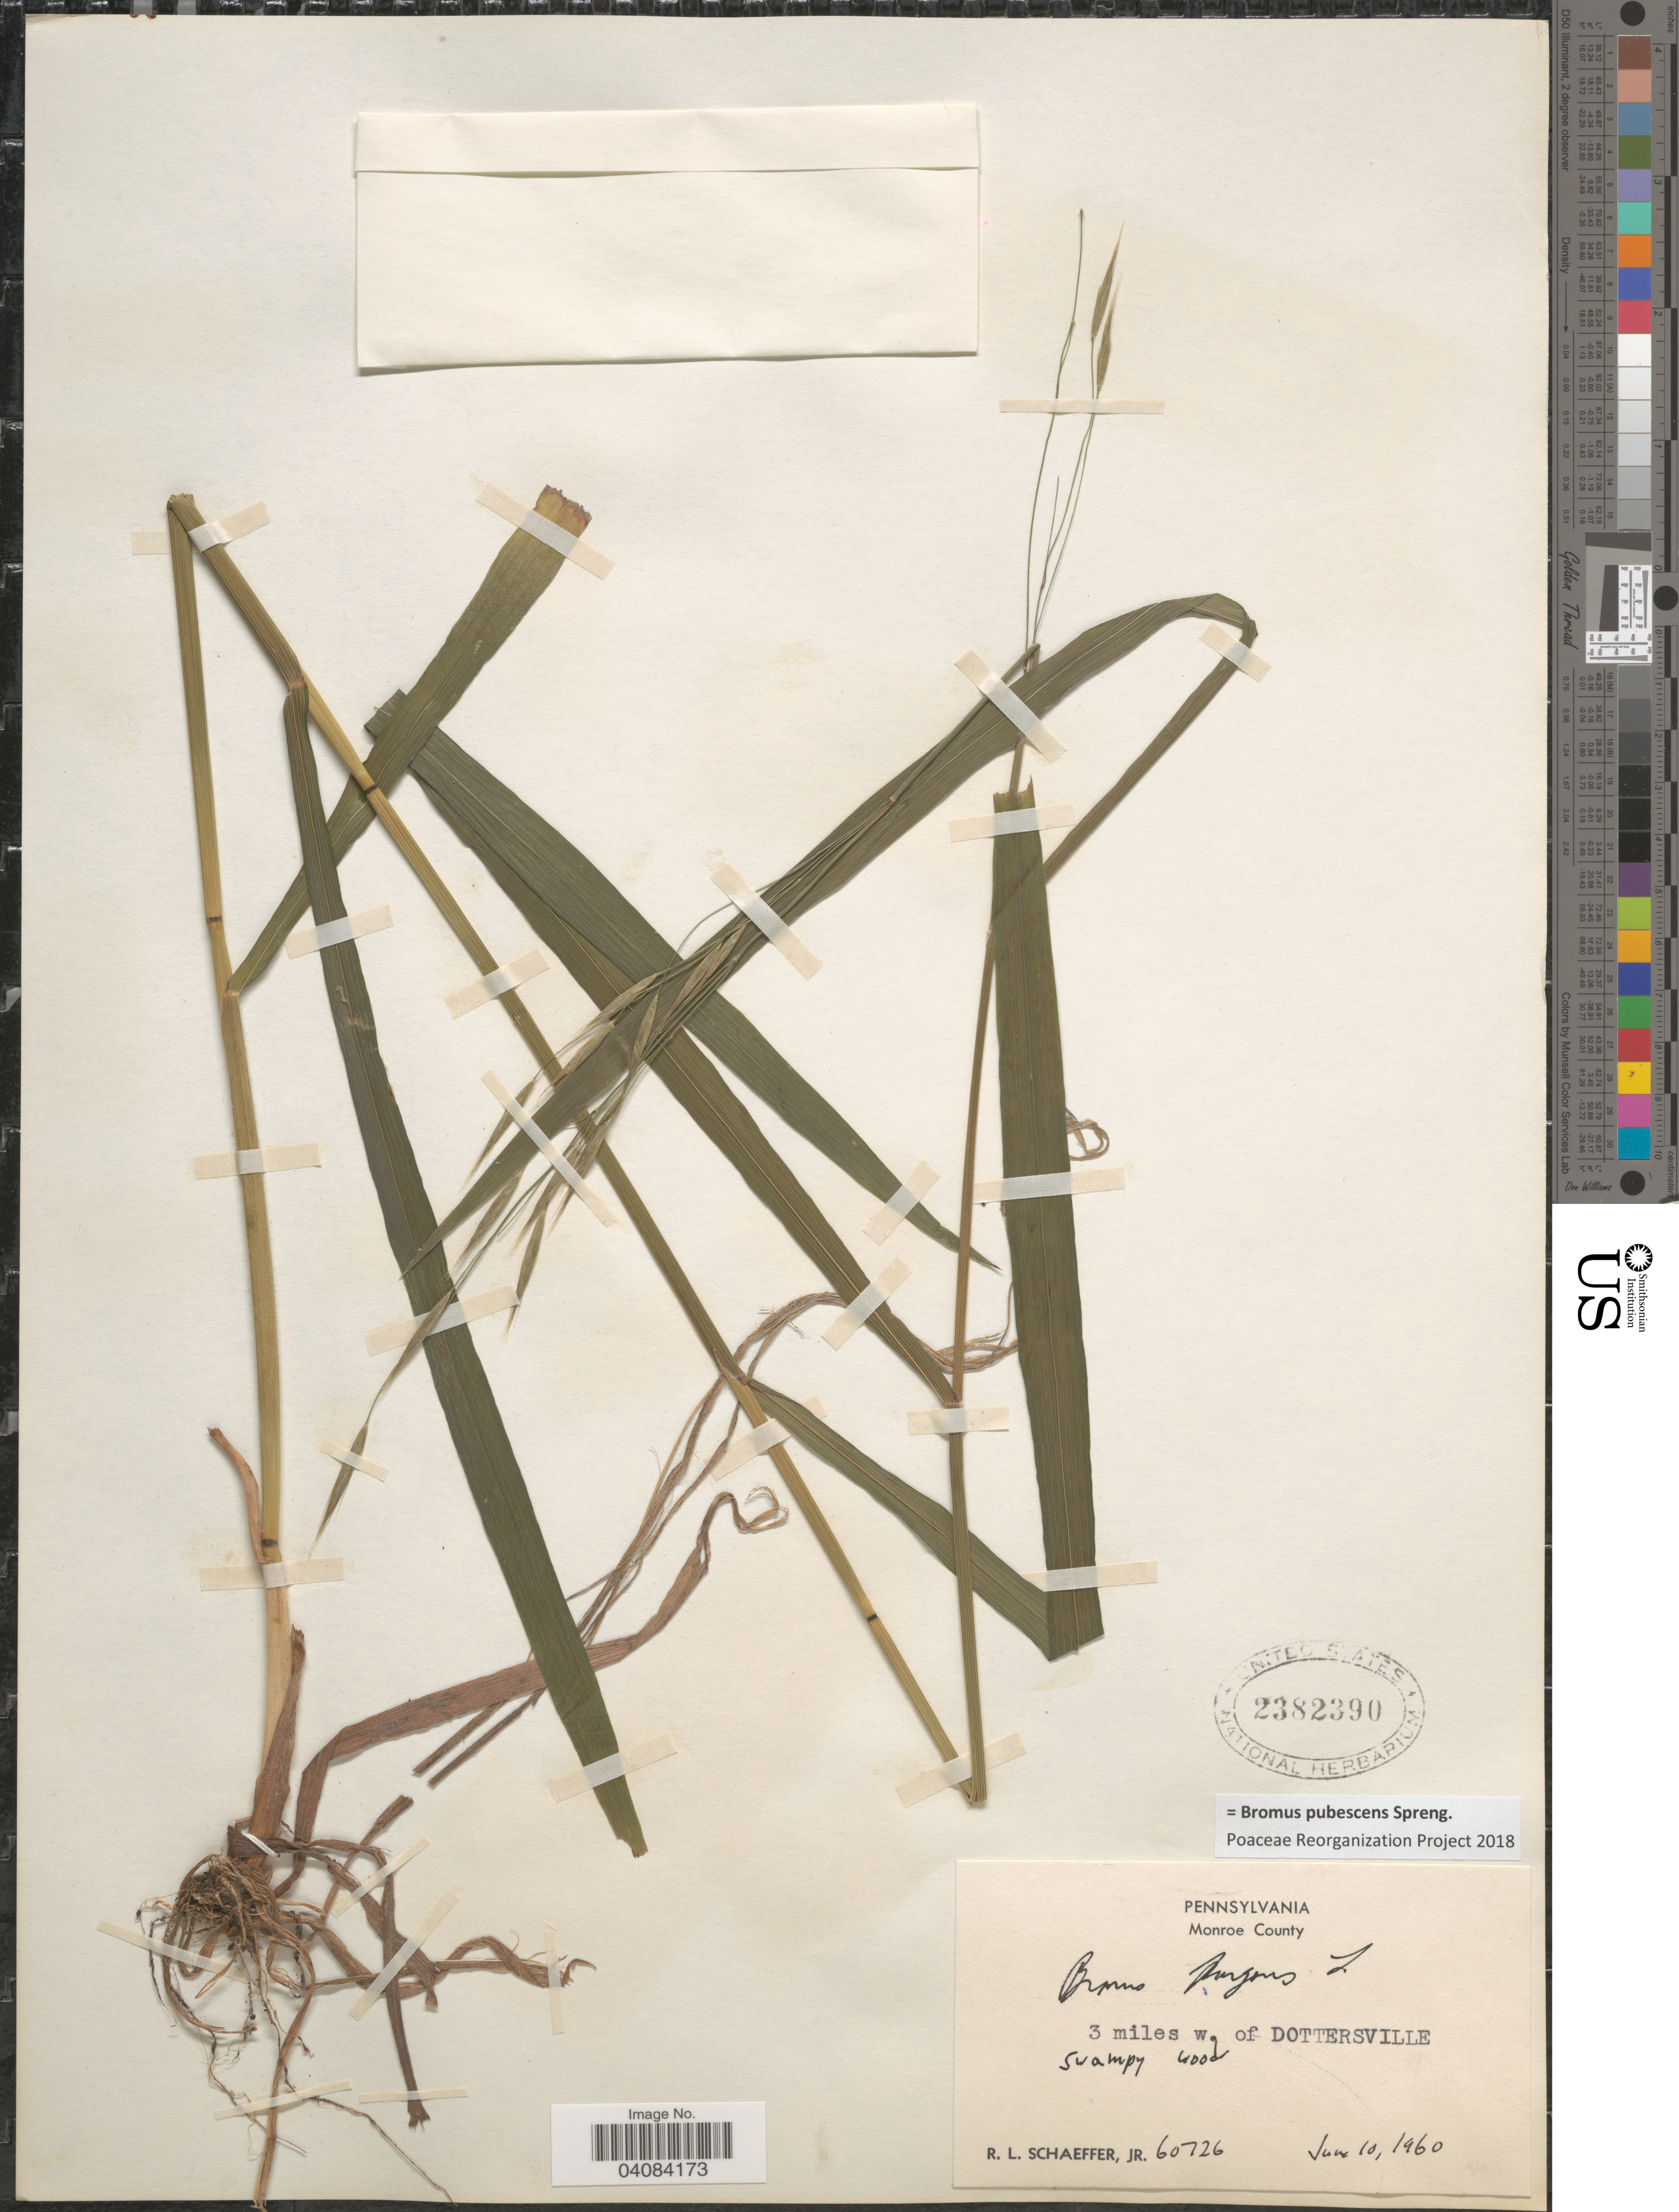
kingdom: Plantae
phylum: Tracheophyta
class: Liliopsida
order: Poales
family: Poaceae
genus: Bromus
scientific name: Bromus pubescens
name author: Muhl. ex Willd.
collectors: R. L. Schaeffer Jr.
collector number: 60726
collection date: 1960-06-10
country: United States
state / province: Pennsylvania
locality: Monroe County. 3 miles w. of Dottersville.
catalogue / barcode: US 2382390